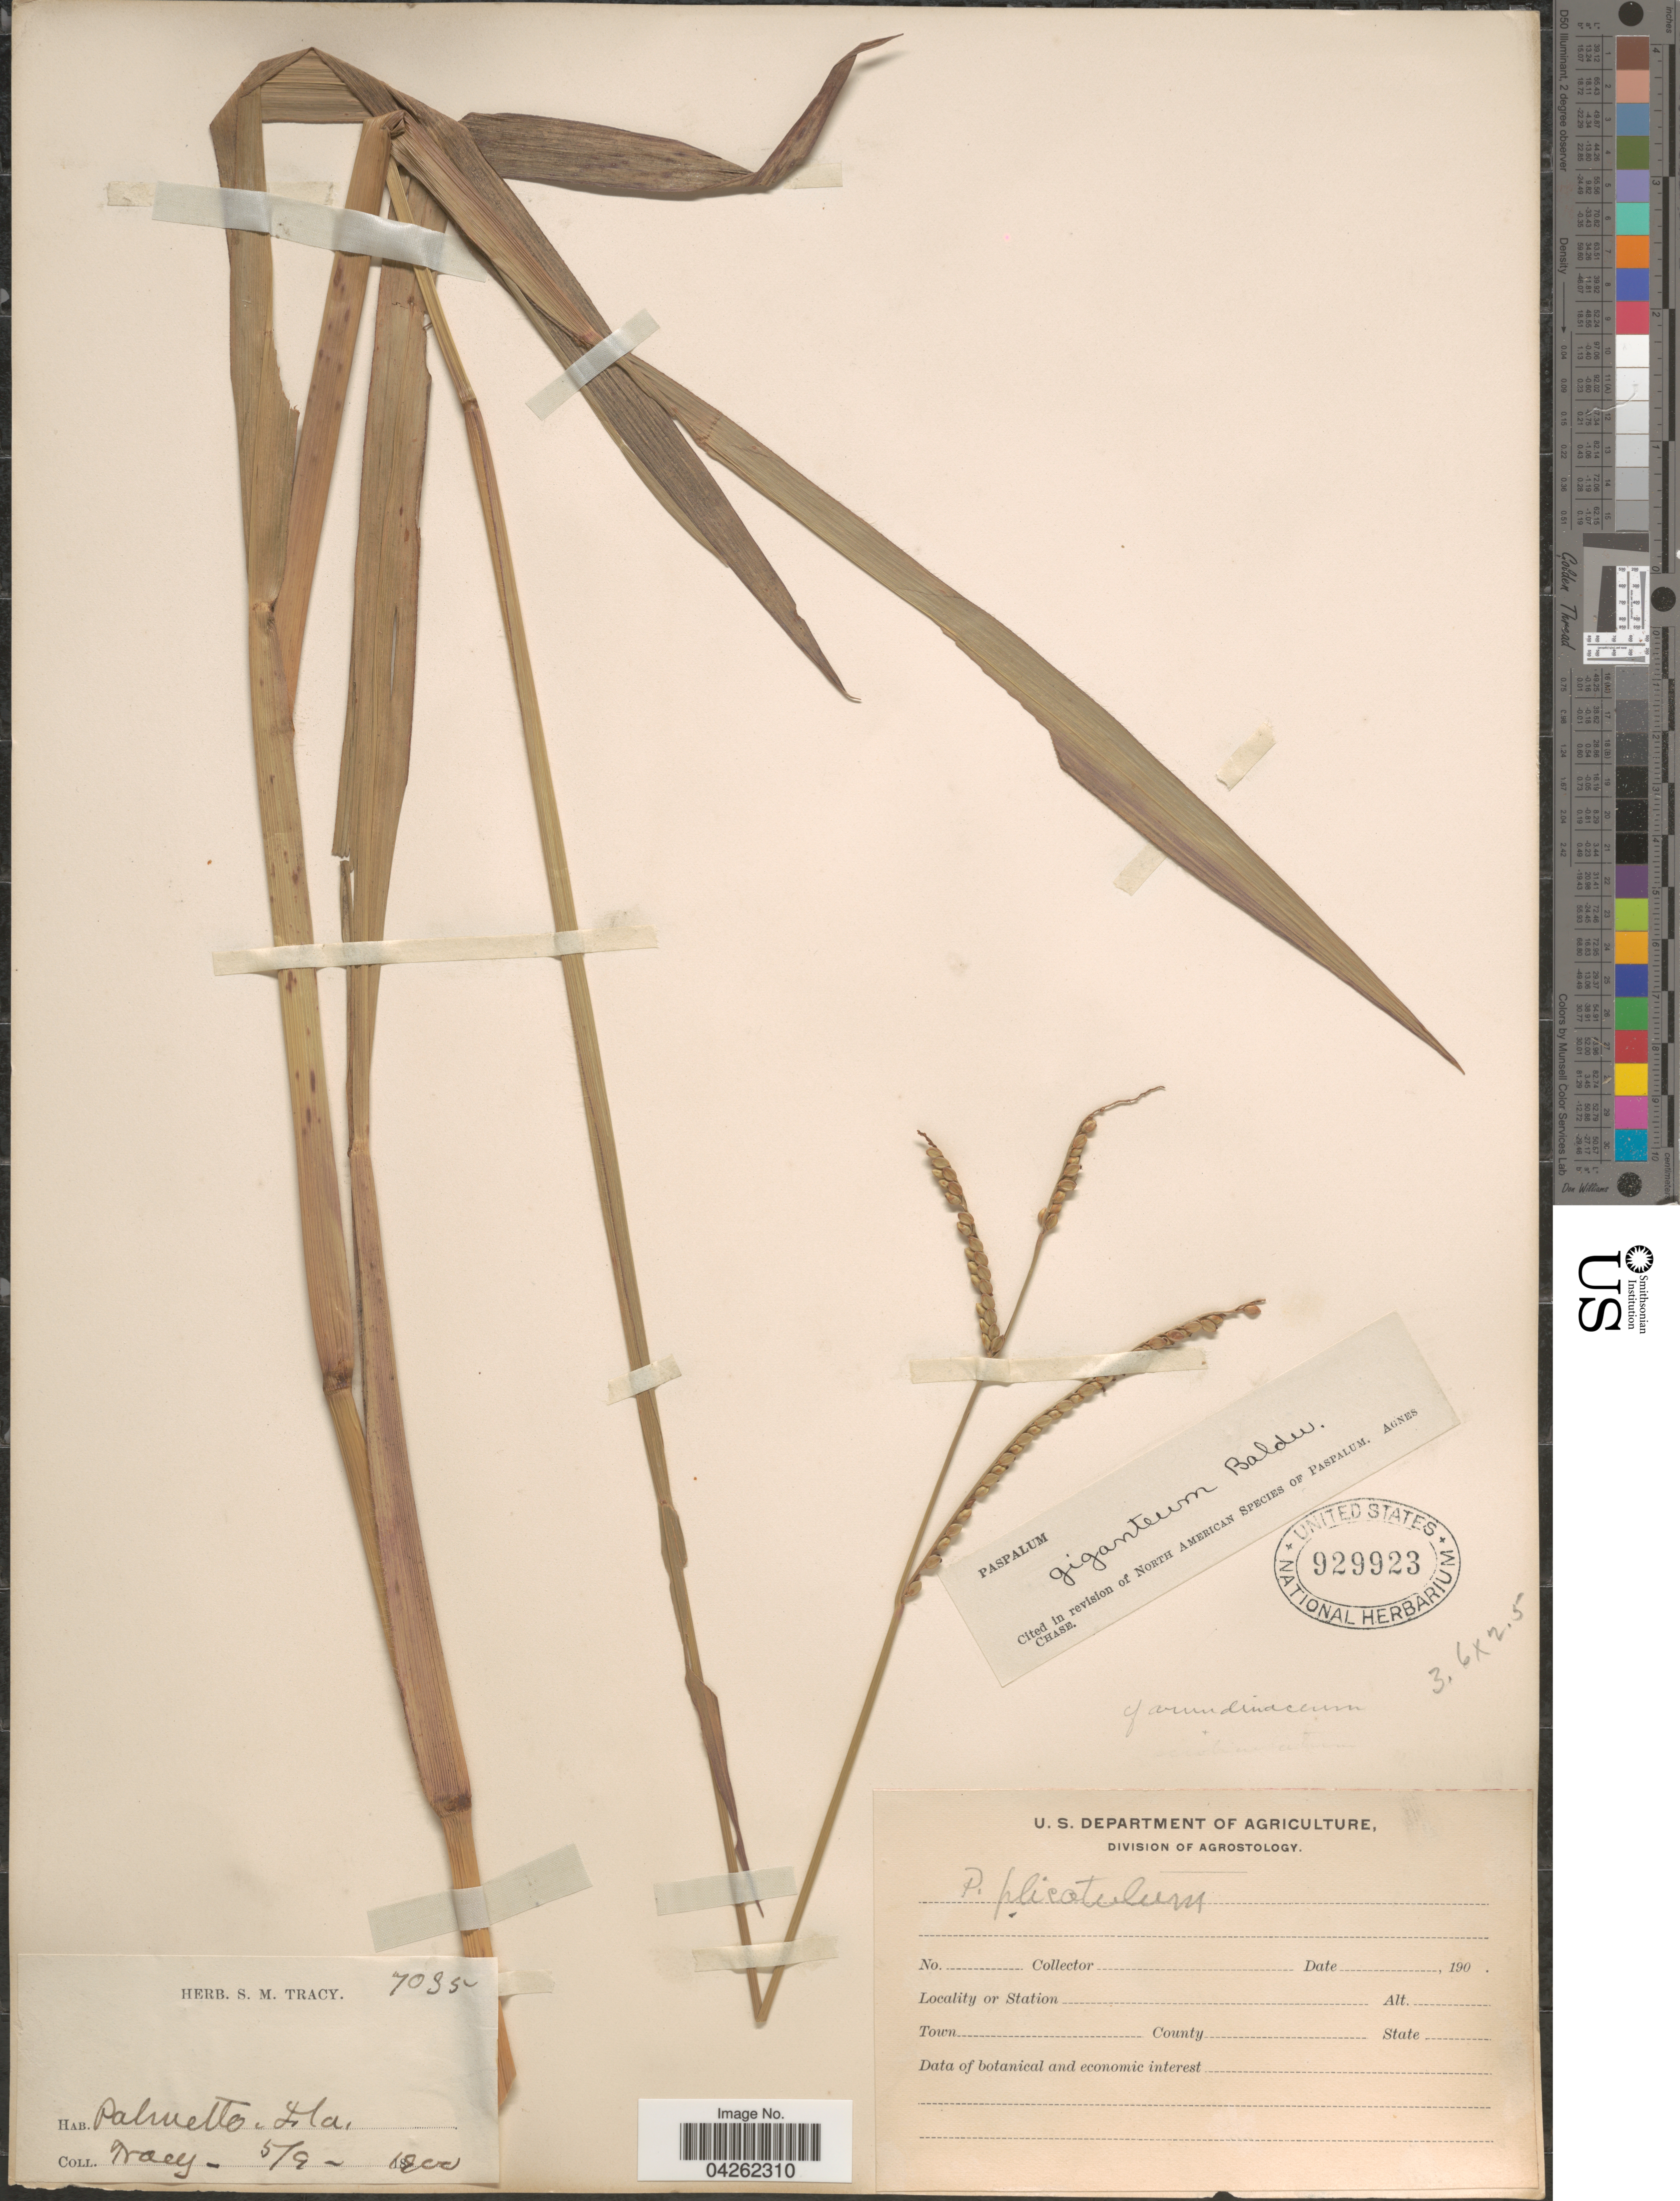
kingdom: Plantae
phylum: Tracheophyta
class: Liliopsida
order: Poales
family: Poaceae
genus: Paspalum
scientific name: Paspalum giganteum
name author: Baldwin ex Vasey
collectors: S. M. Tracy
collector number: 7035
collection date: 1900-05-09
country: United States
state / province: Florida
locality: Palmetto.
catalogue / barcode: US 929923